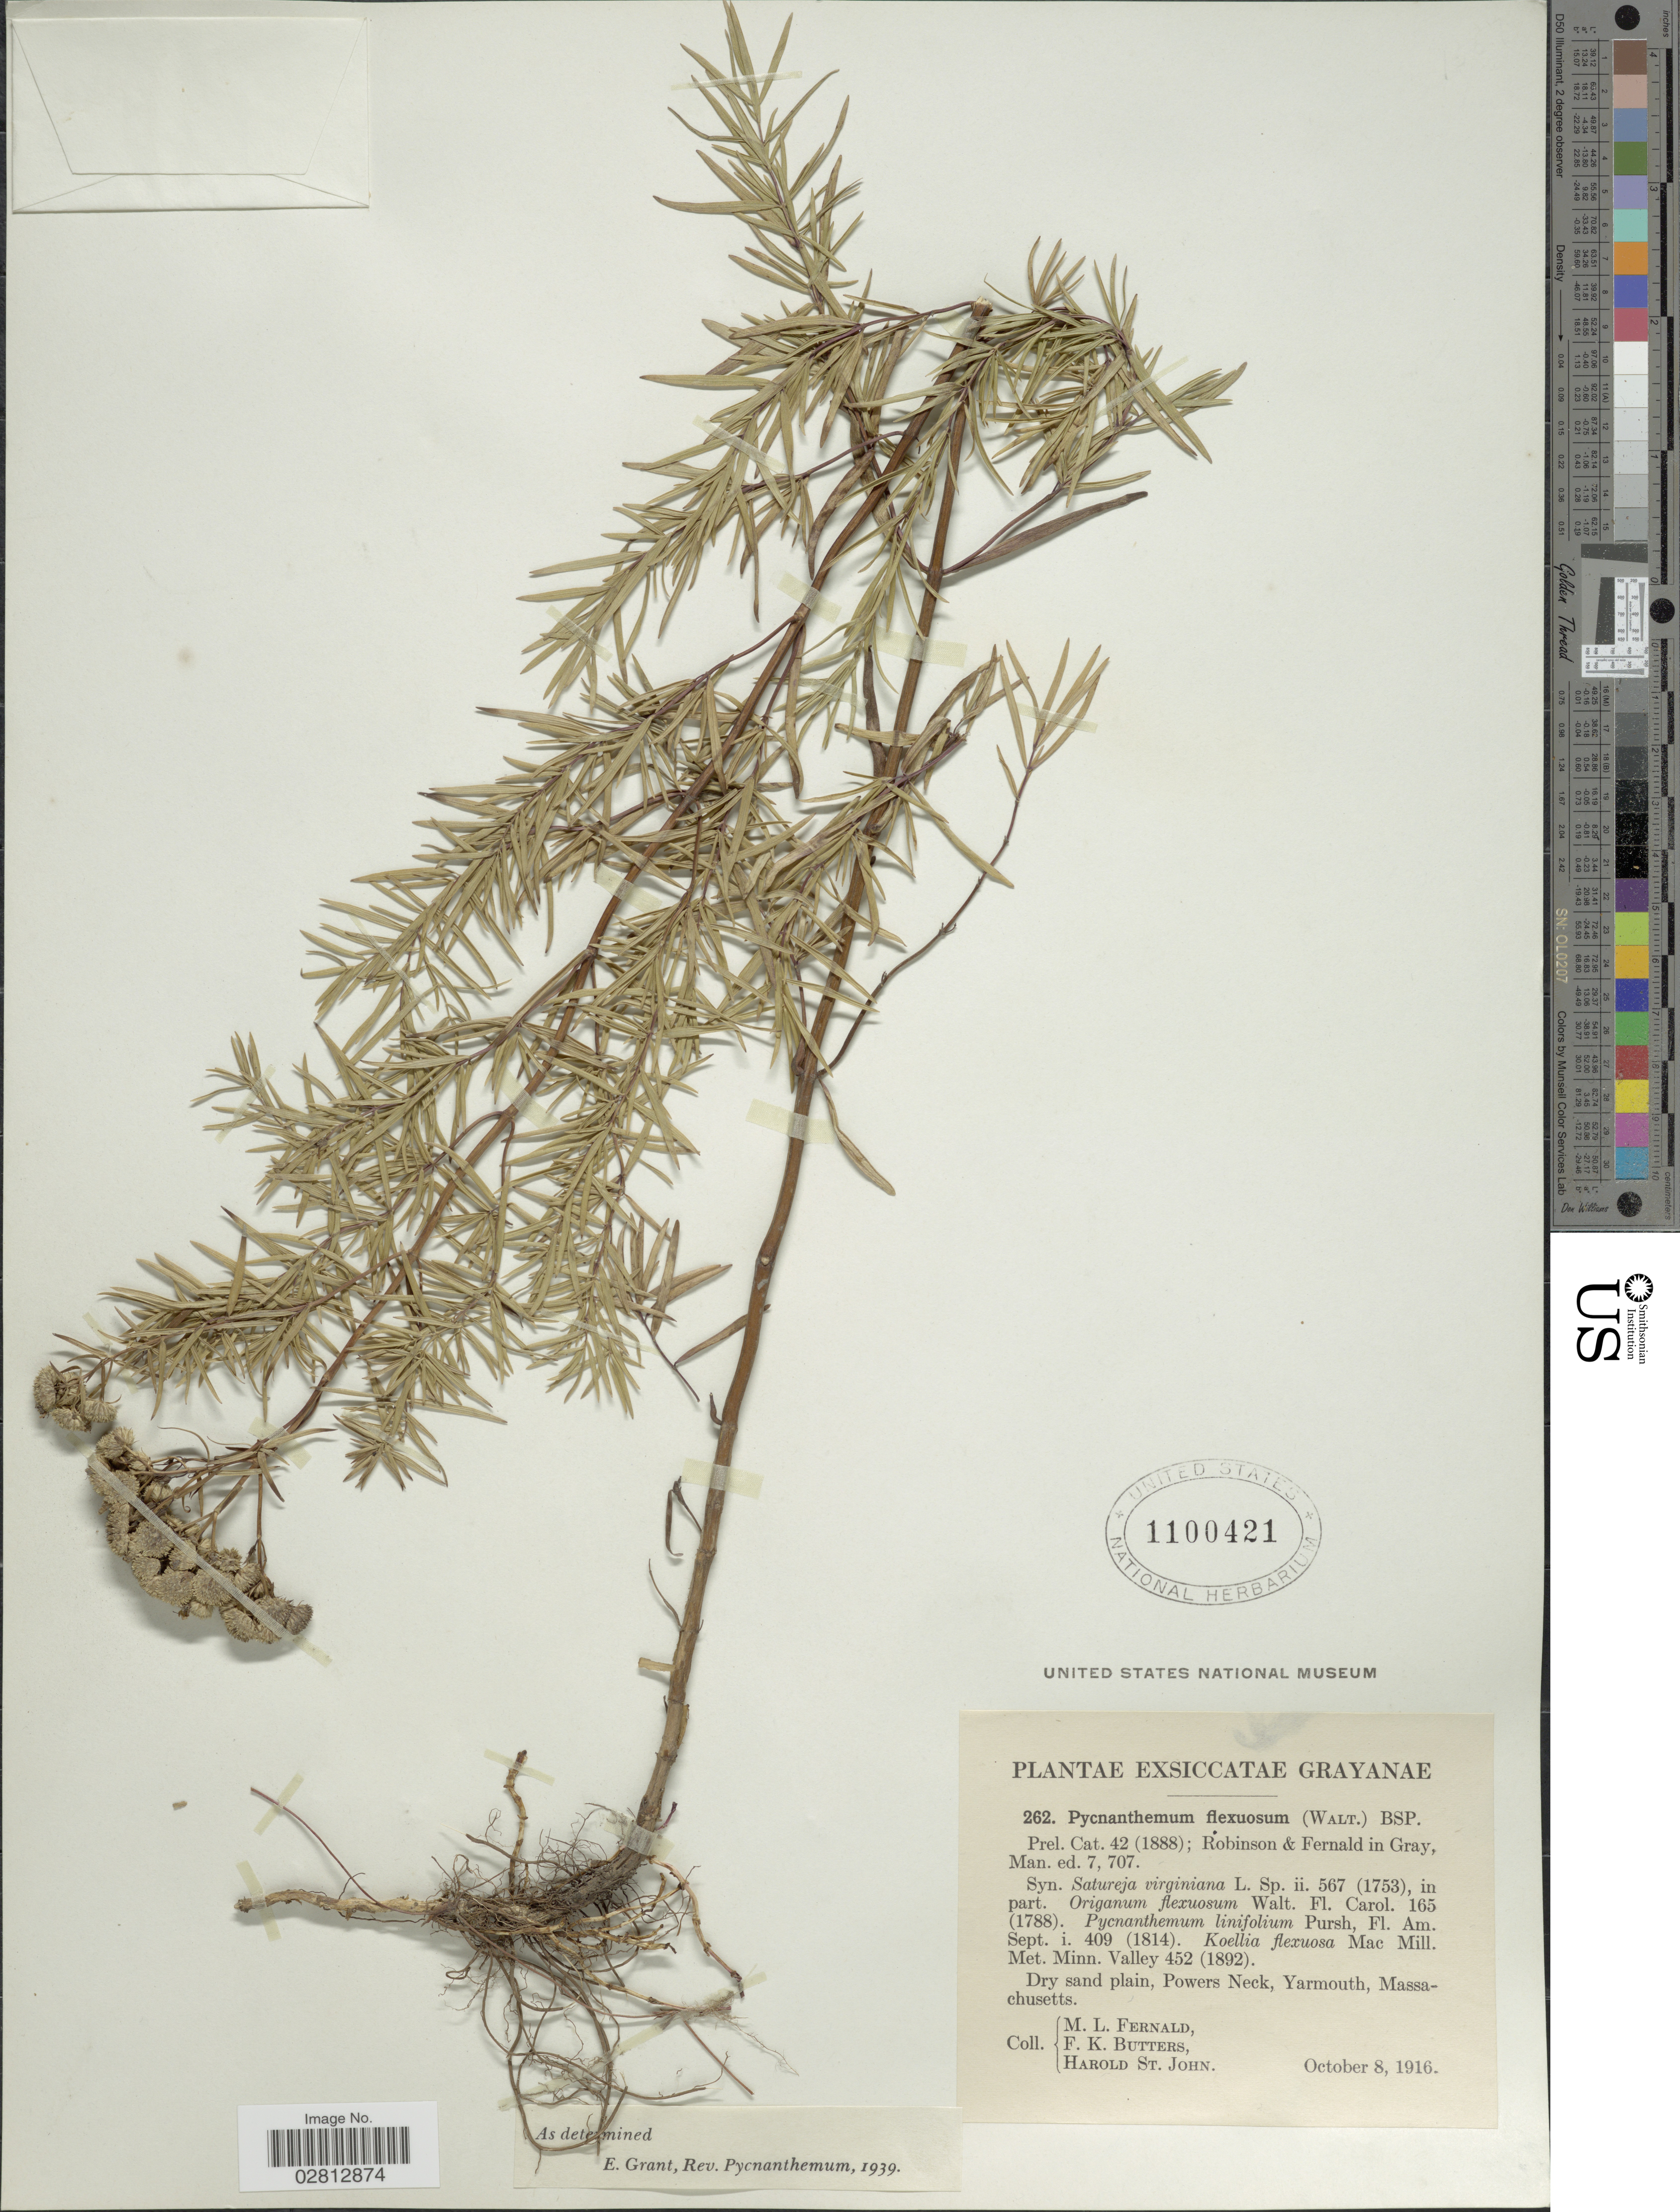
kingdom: Plantae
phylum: Tracheophyta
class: Magnoliopsida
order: Lamiales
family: Lamiaceae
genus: Pycnanthemum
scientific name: Pycnanthemum tenuifolium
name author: Schrad.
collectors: M. L. Fernald, F. K. Butters & H. St. John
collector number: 262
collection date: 1916-10-08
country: United States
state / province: Massachusetts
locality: Powers Neck, Yarmouth.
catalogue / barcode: US 1100421